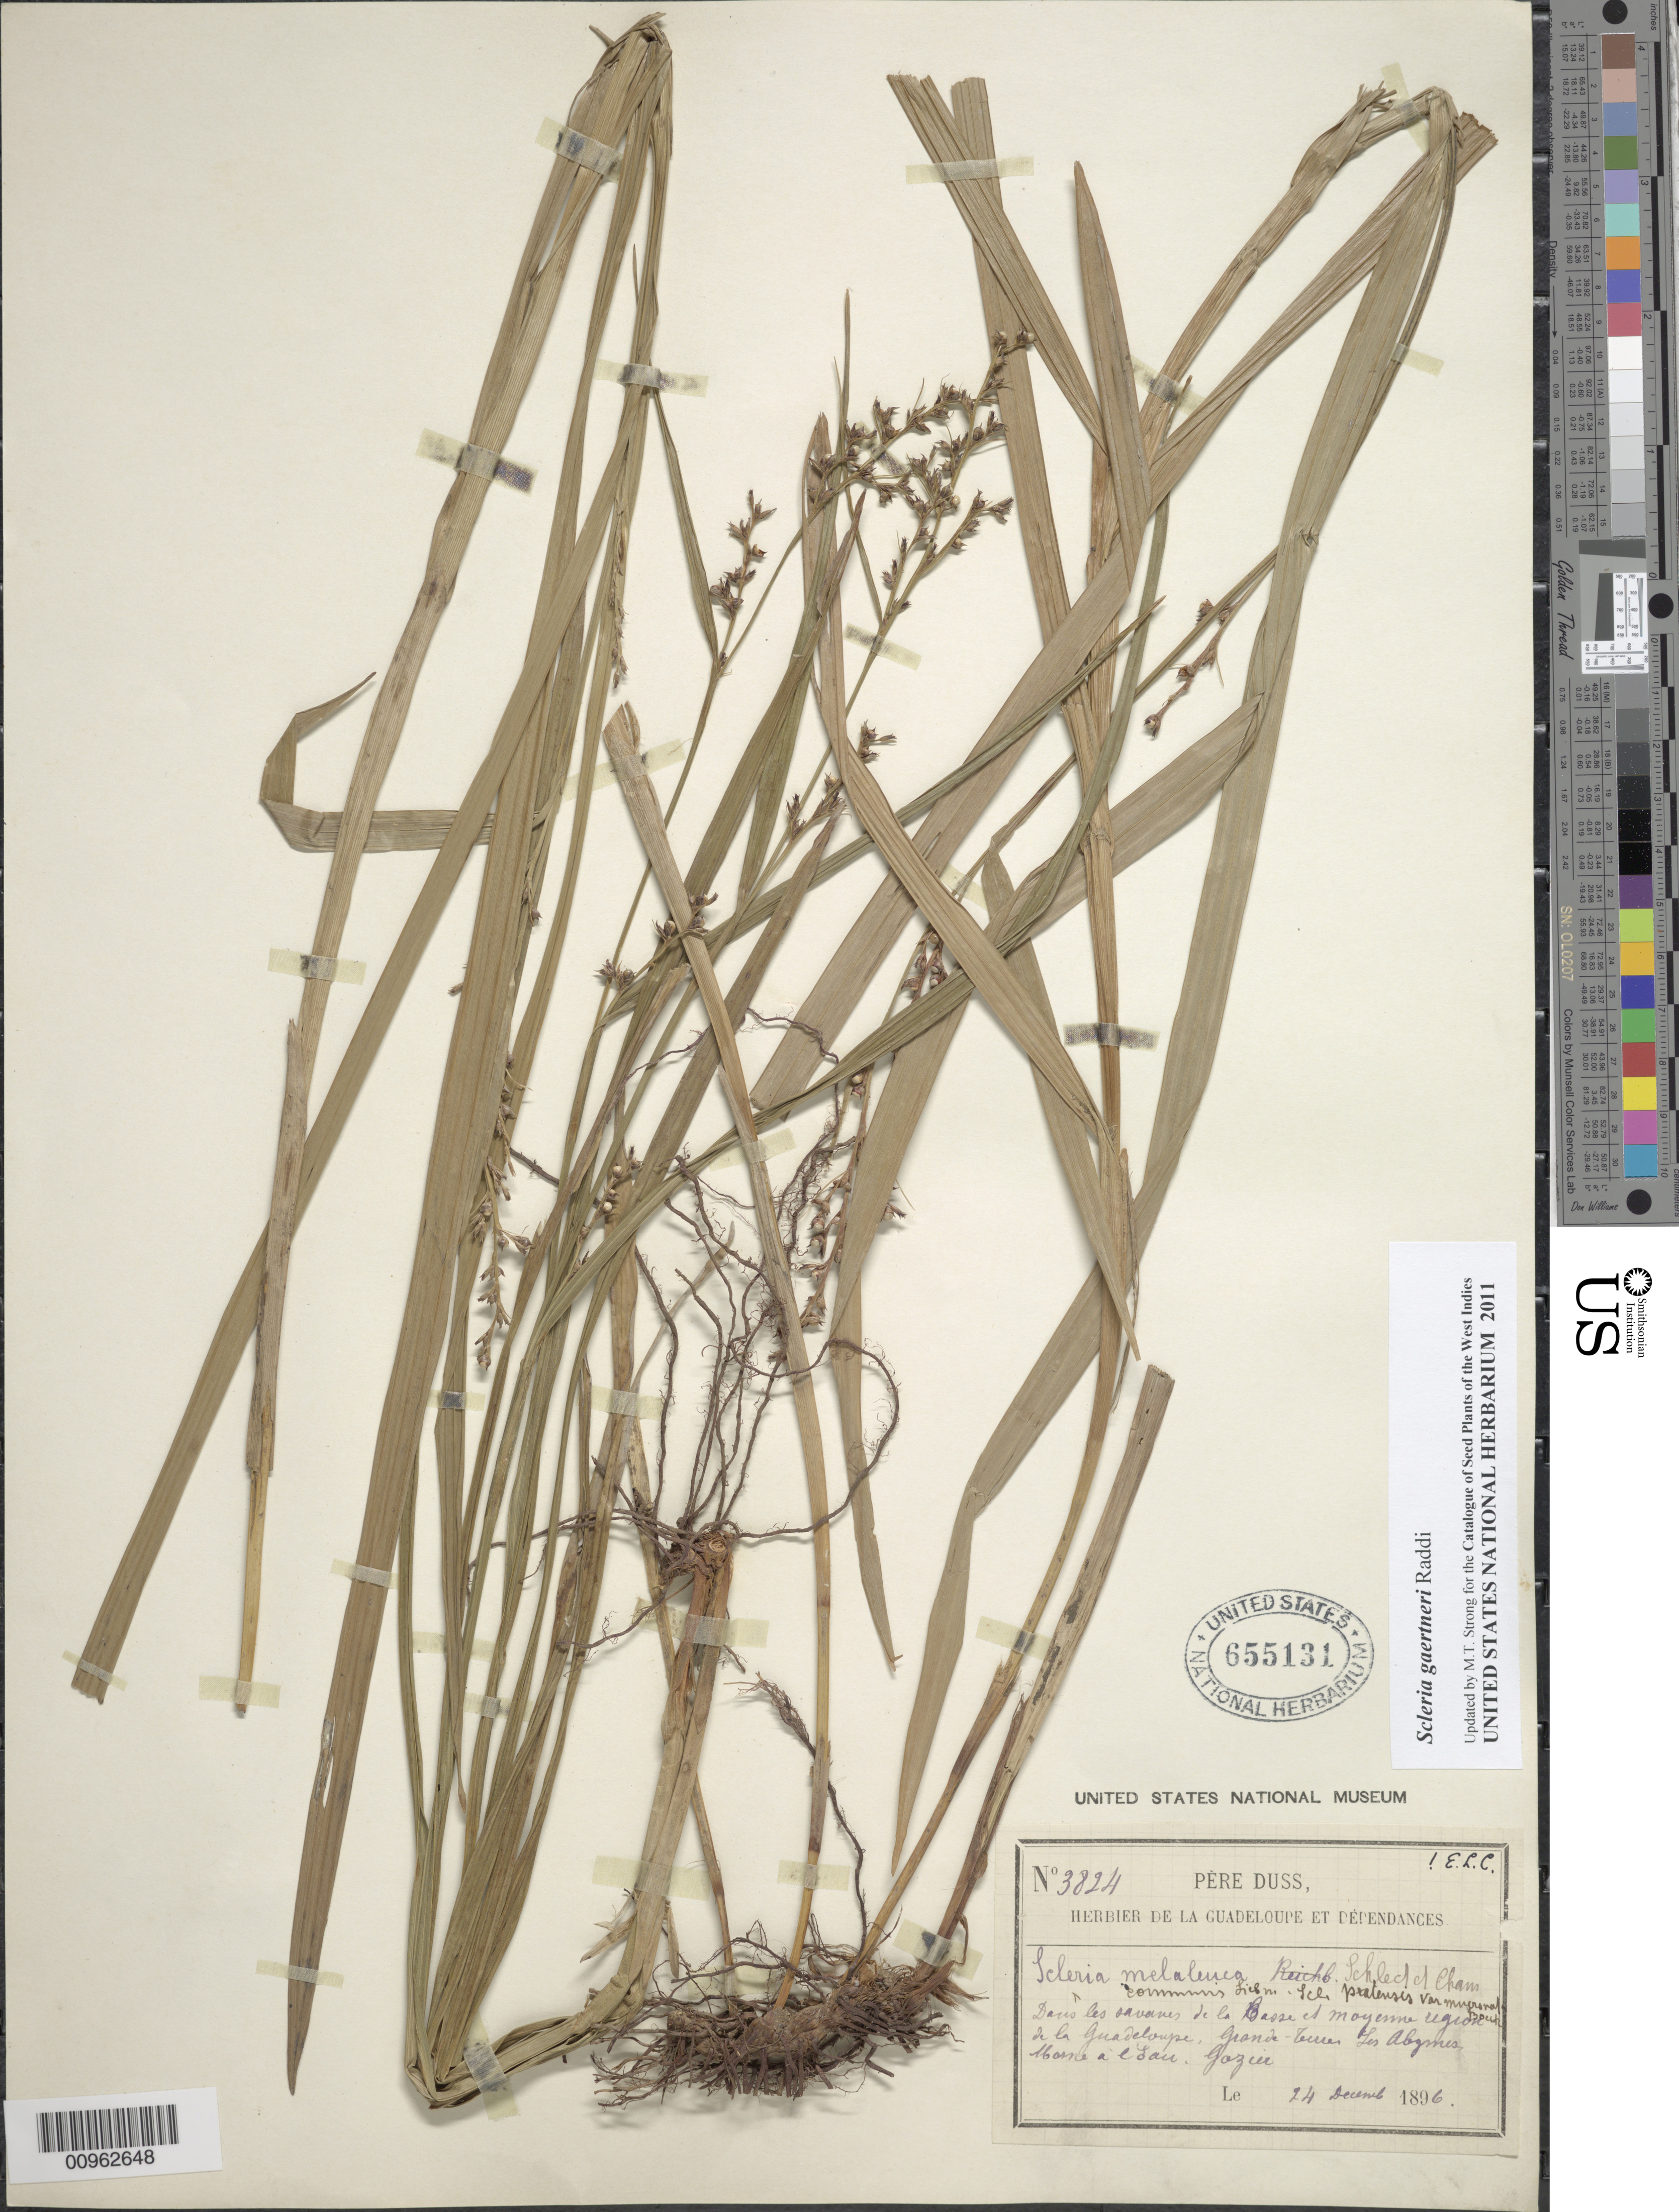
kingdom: Plantae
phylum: Tracheophyta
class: Liliopsida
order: Poales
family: Cyperaceae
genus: Scleria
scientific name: Scleria gaertneri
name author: Raddi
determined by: Strong, M. T., (US), Smithsonian Institution - National Museum of Natural History (UNITED STATES)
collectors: Père Duss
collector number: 3824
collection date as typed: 24 Dec 1896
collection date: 1896-12-24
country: Guadeloupe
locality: De la Basse et moyemme region de la Guadeloupe, Grande Terre, Les Abynes, Morne à l'Eau, Gozier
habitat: Dans les savanes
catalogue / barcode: US 655131